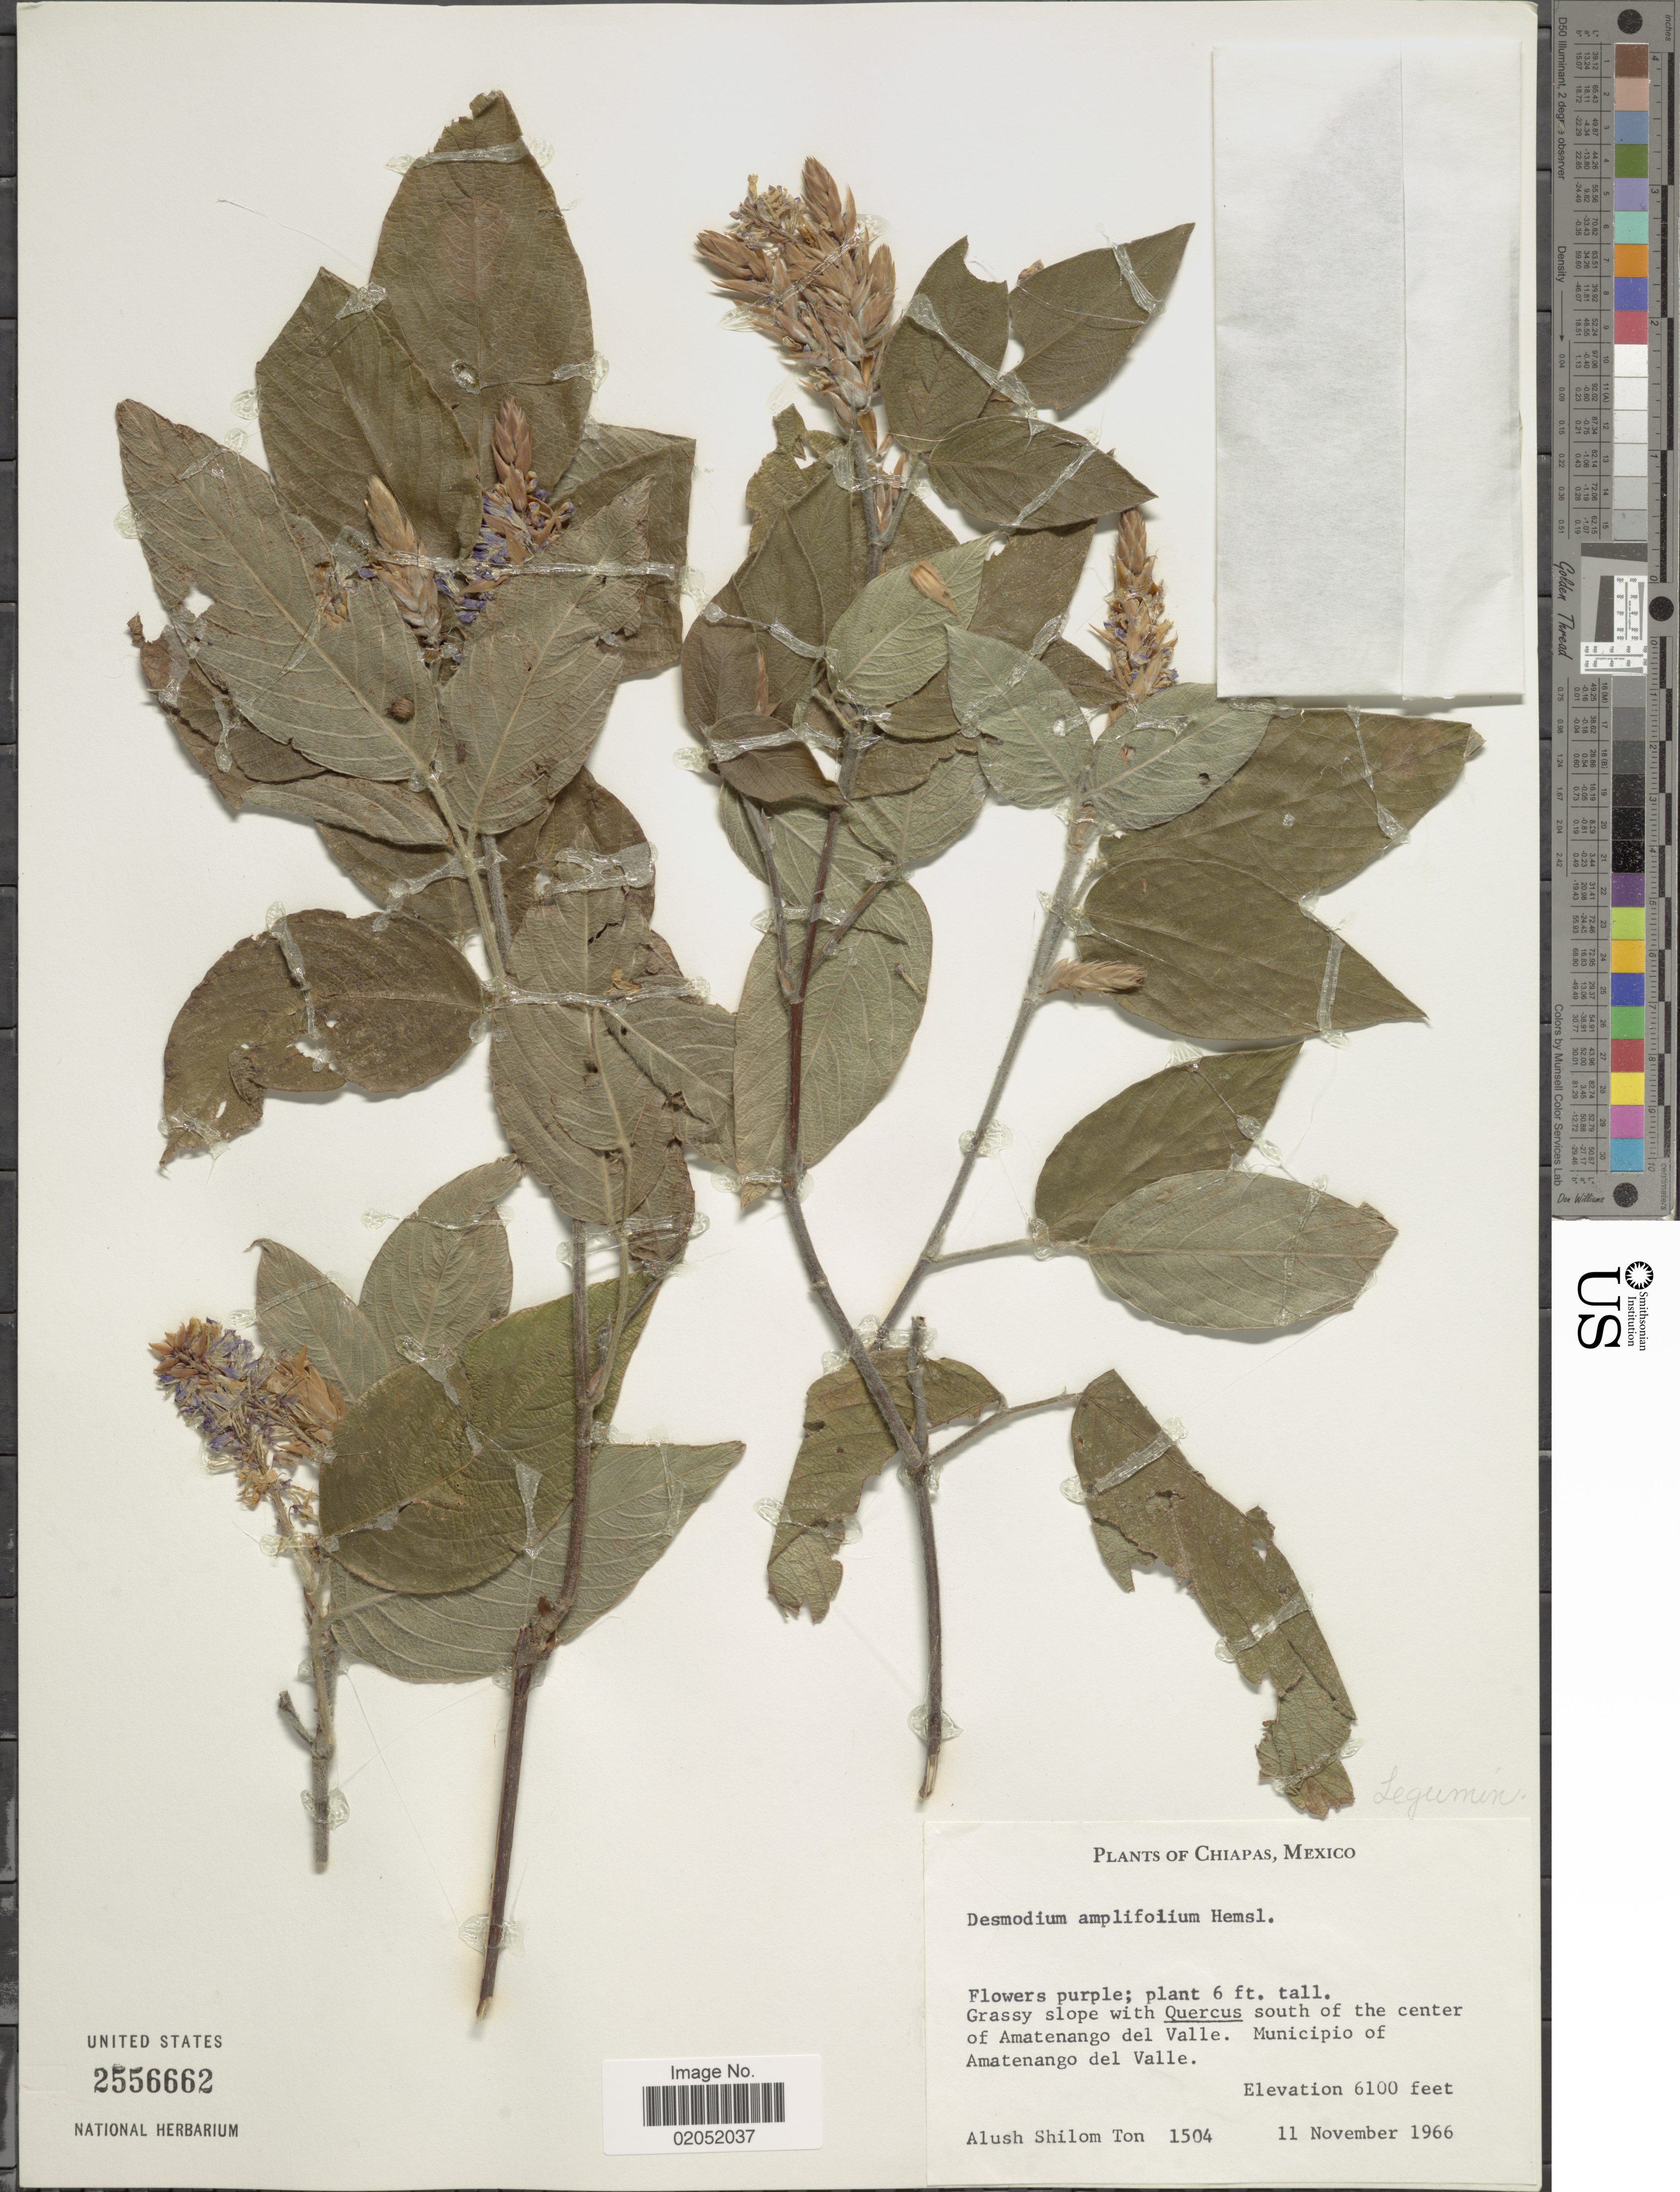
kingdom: Plantae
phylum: Tracheophyta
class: Magnoliopsida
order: Fabales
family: Fabaceae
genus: Desmodium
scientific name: Desmodium amplifolium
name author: Hemsl.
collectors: A. M. Ton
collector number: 1504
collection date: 1966-11-11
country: Mexico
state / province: Chiapas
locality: South of the center of Amatenango del Valle. Municipio of Amatenango del Valle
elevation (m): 1859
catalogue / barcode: US 2556662